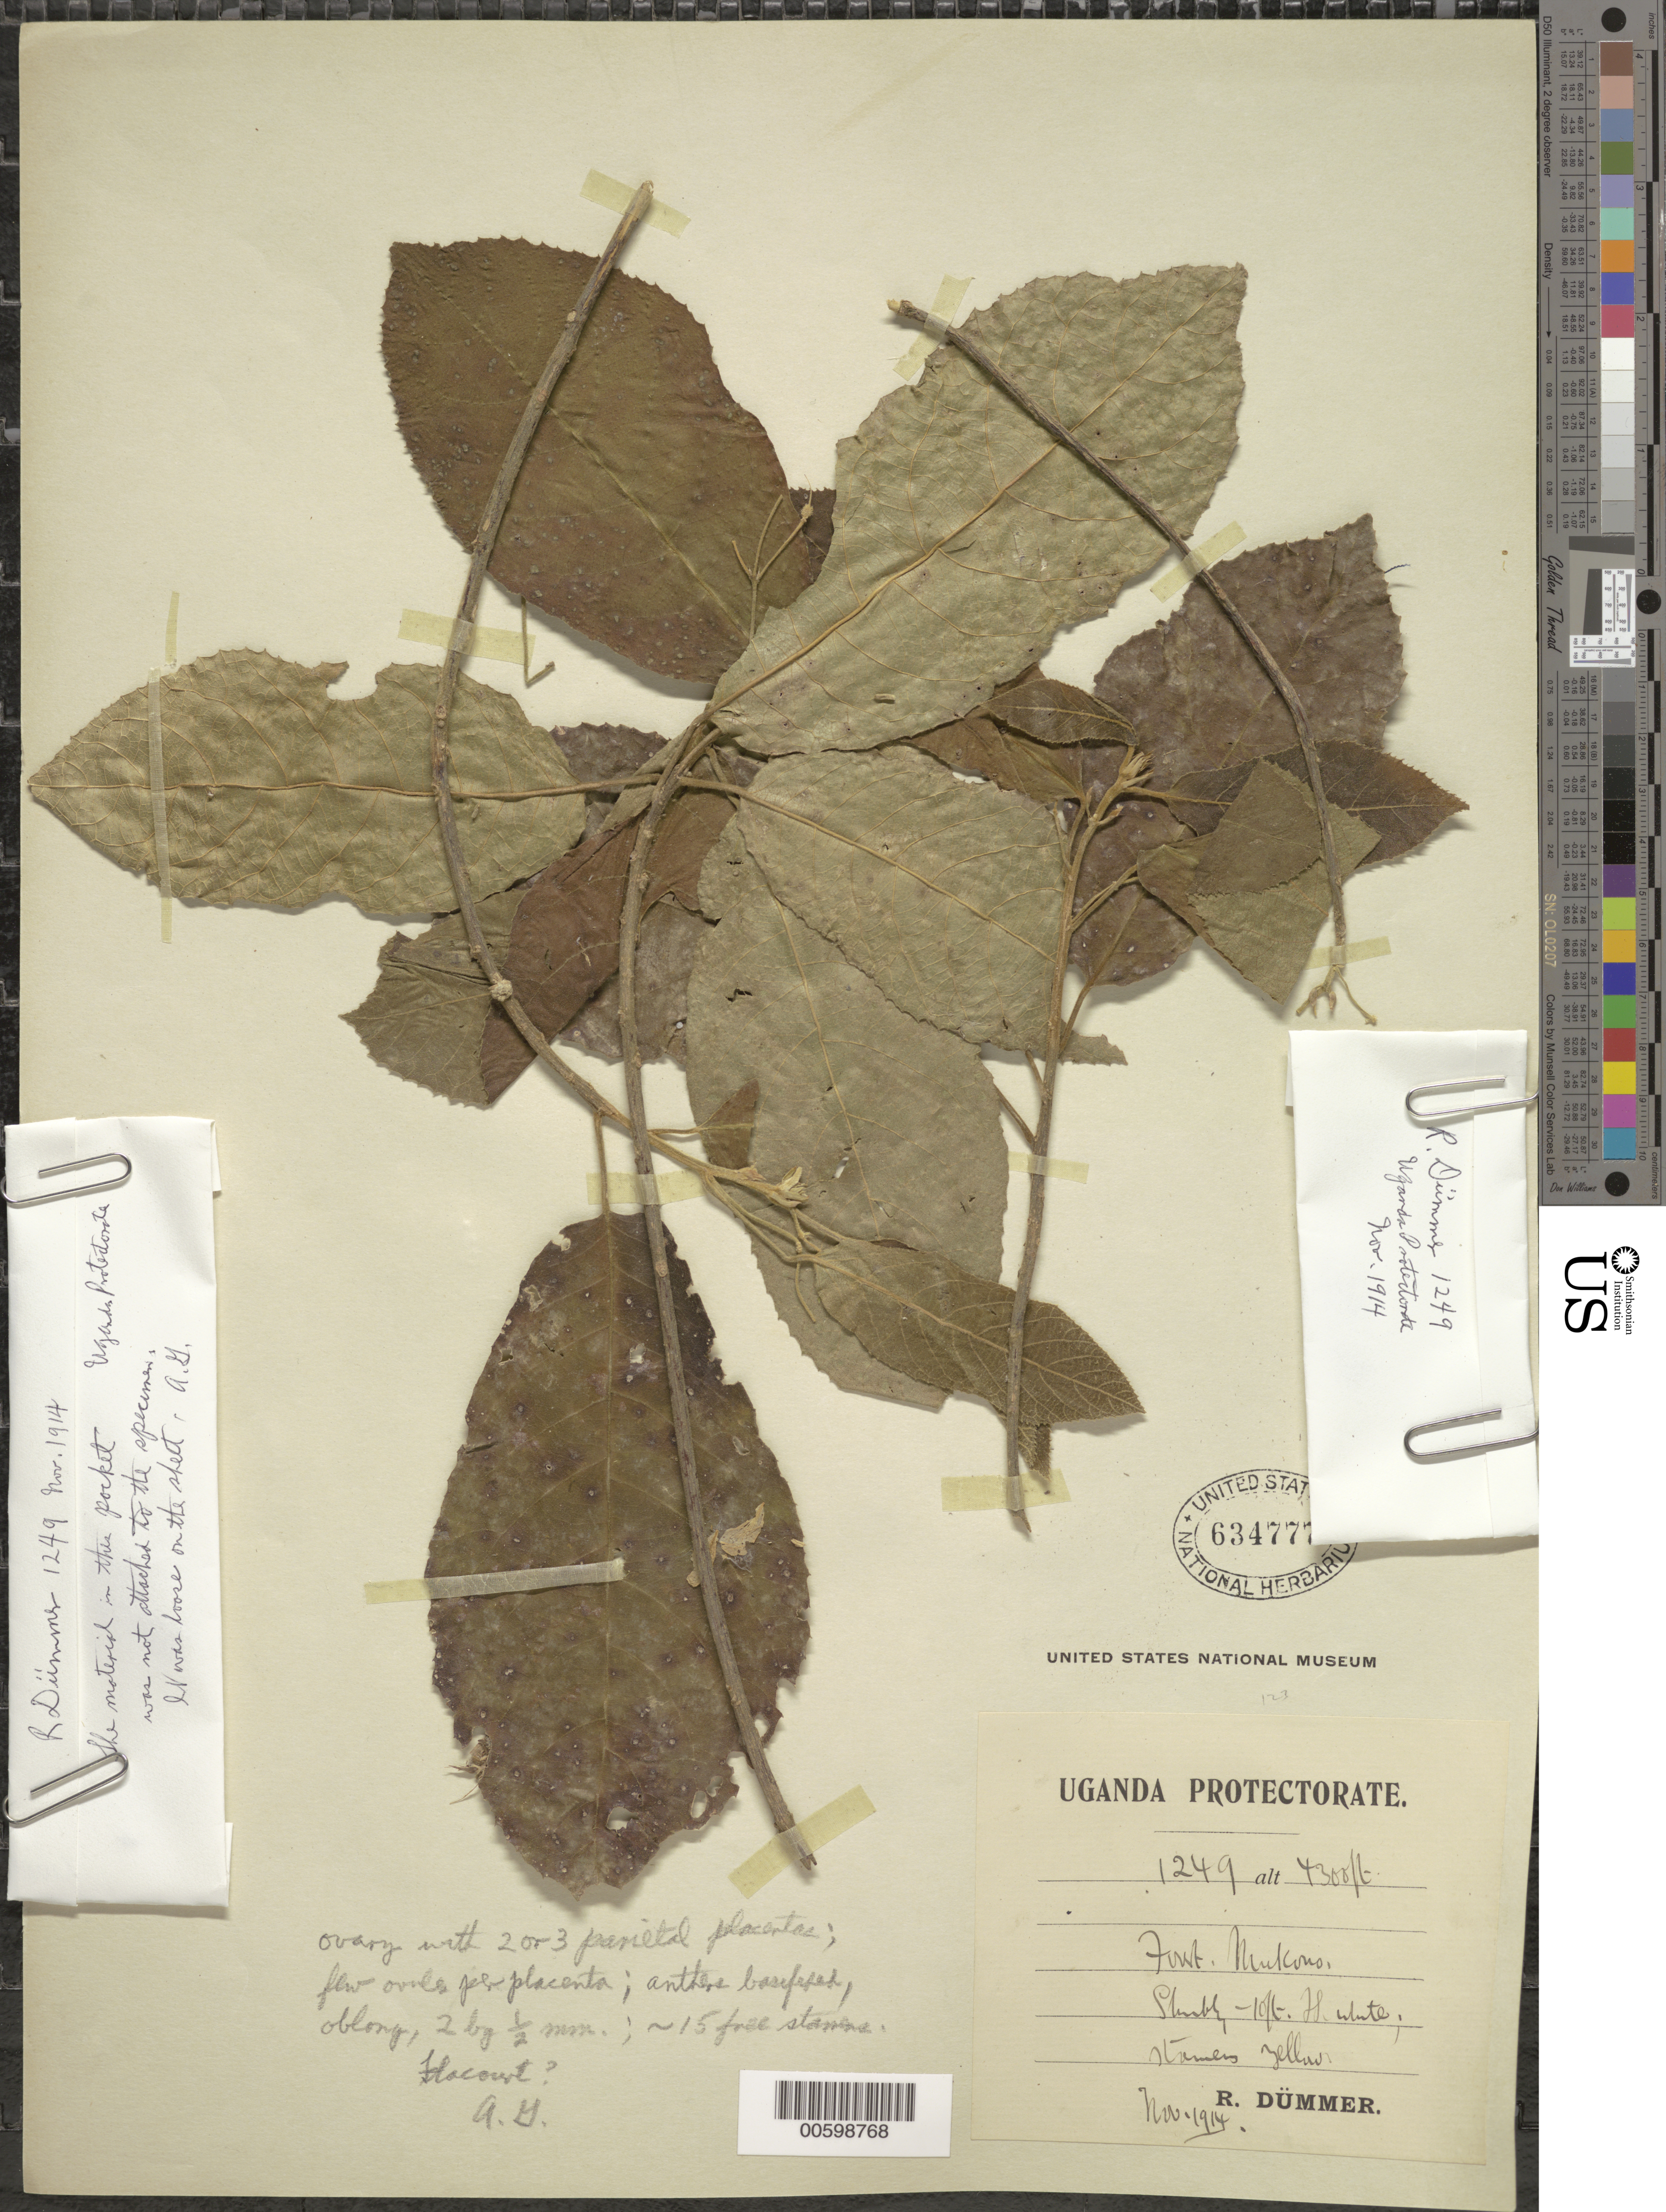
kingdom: Plantae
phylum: Tracheophyta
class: Magnoliopsida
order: Malpighiales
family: Salicaceae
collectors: R. A. Dümmer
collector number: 1249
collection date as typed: Nov 1914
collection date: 1914-11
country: Uganda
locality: Forest Mukono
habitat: Shrub - 10ft, fl white, stamens - yellow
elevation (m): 1311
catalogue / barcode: US 634777